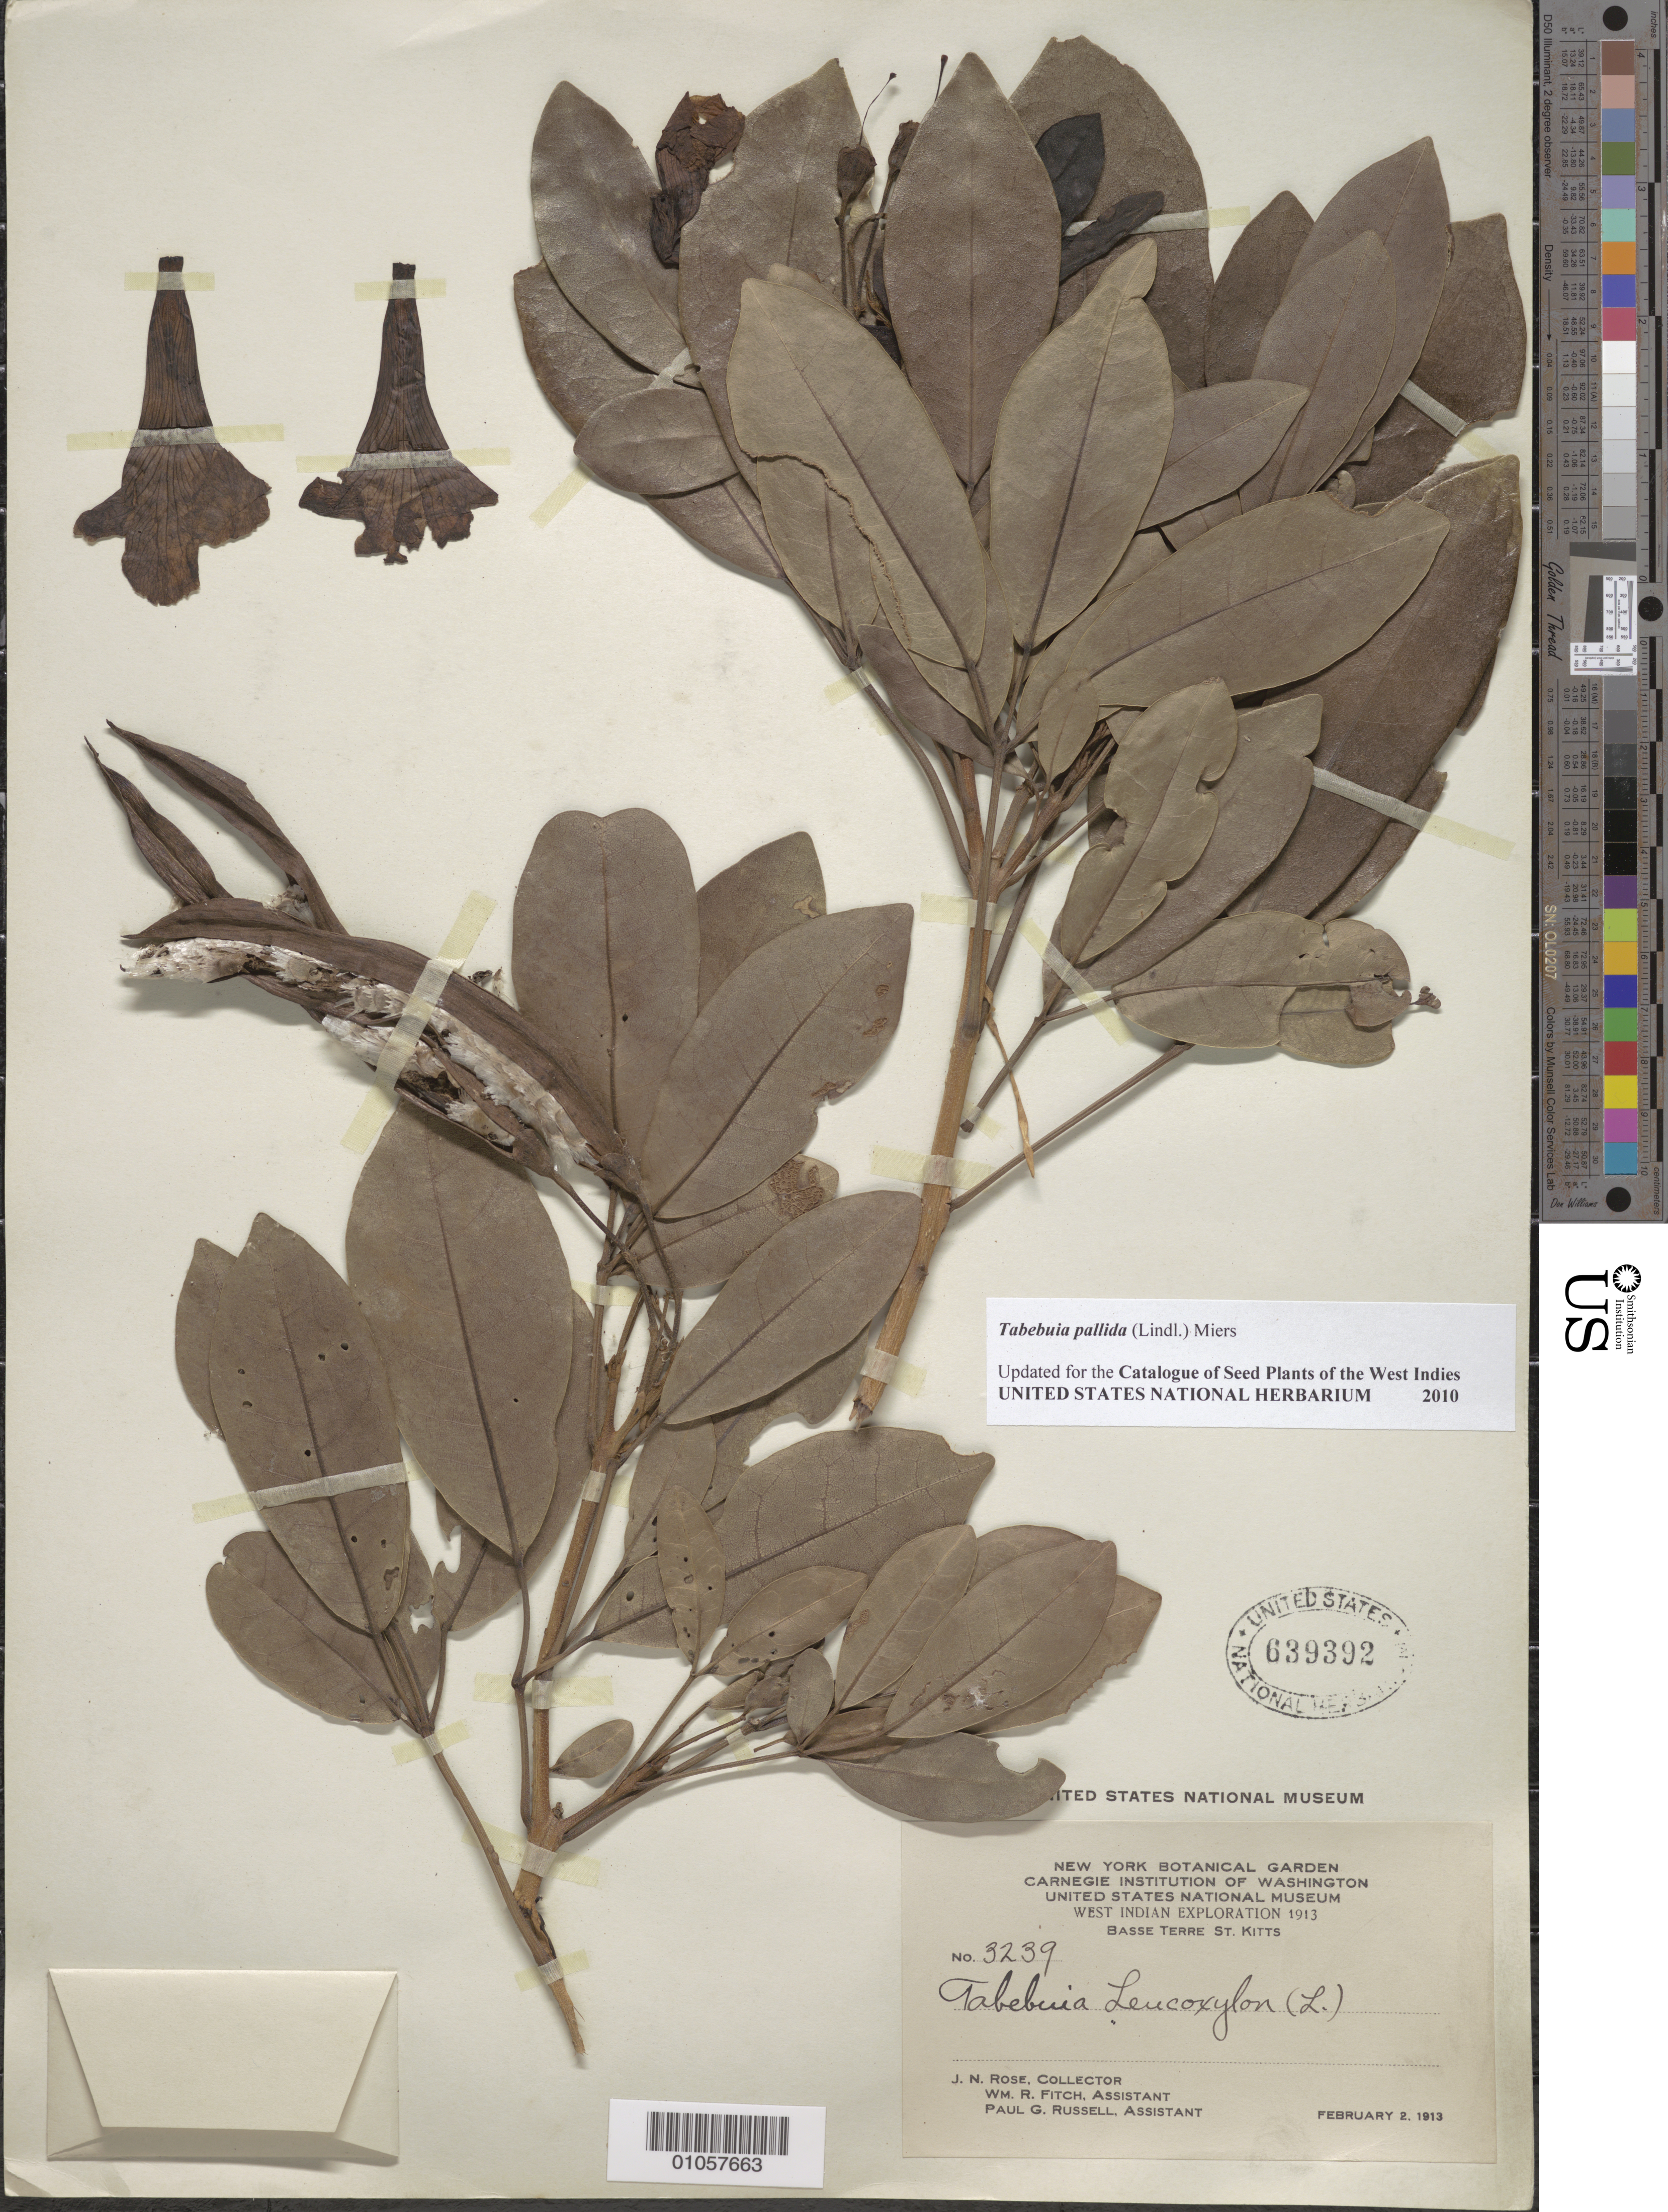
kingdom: Plantae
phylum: Tracheophyta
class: Magnoliopsida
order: Lamiales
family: Bignoniaceae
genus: Tabebuia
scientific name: Tabebuia pallida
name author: (Lindl.) Miers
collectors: J. N. Rose, W. R. Fitch & P. G. Russell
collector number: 3239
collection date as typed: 02 Feb 1913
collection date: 1913-02-02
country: St. Christopher-Nevis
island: St. Christopher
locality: Basseterre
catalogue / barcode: US 639392